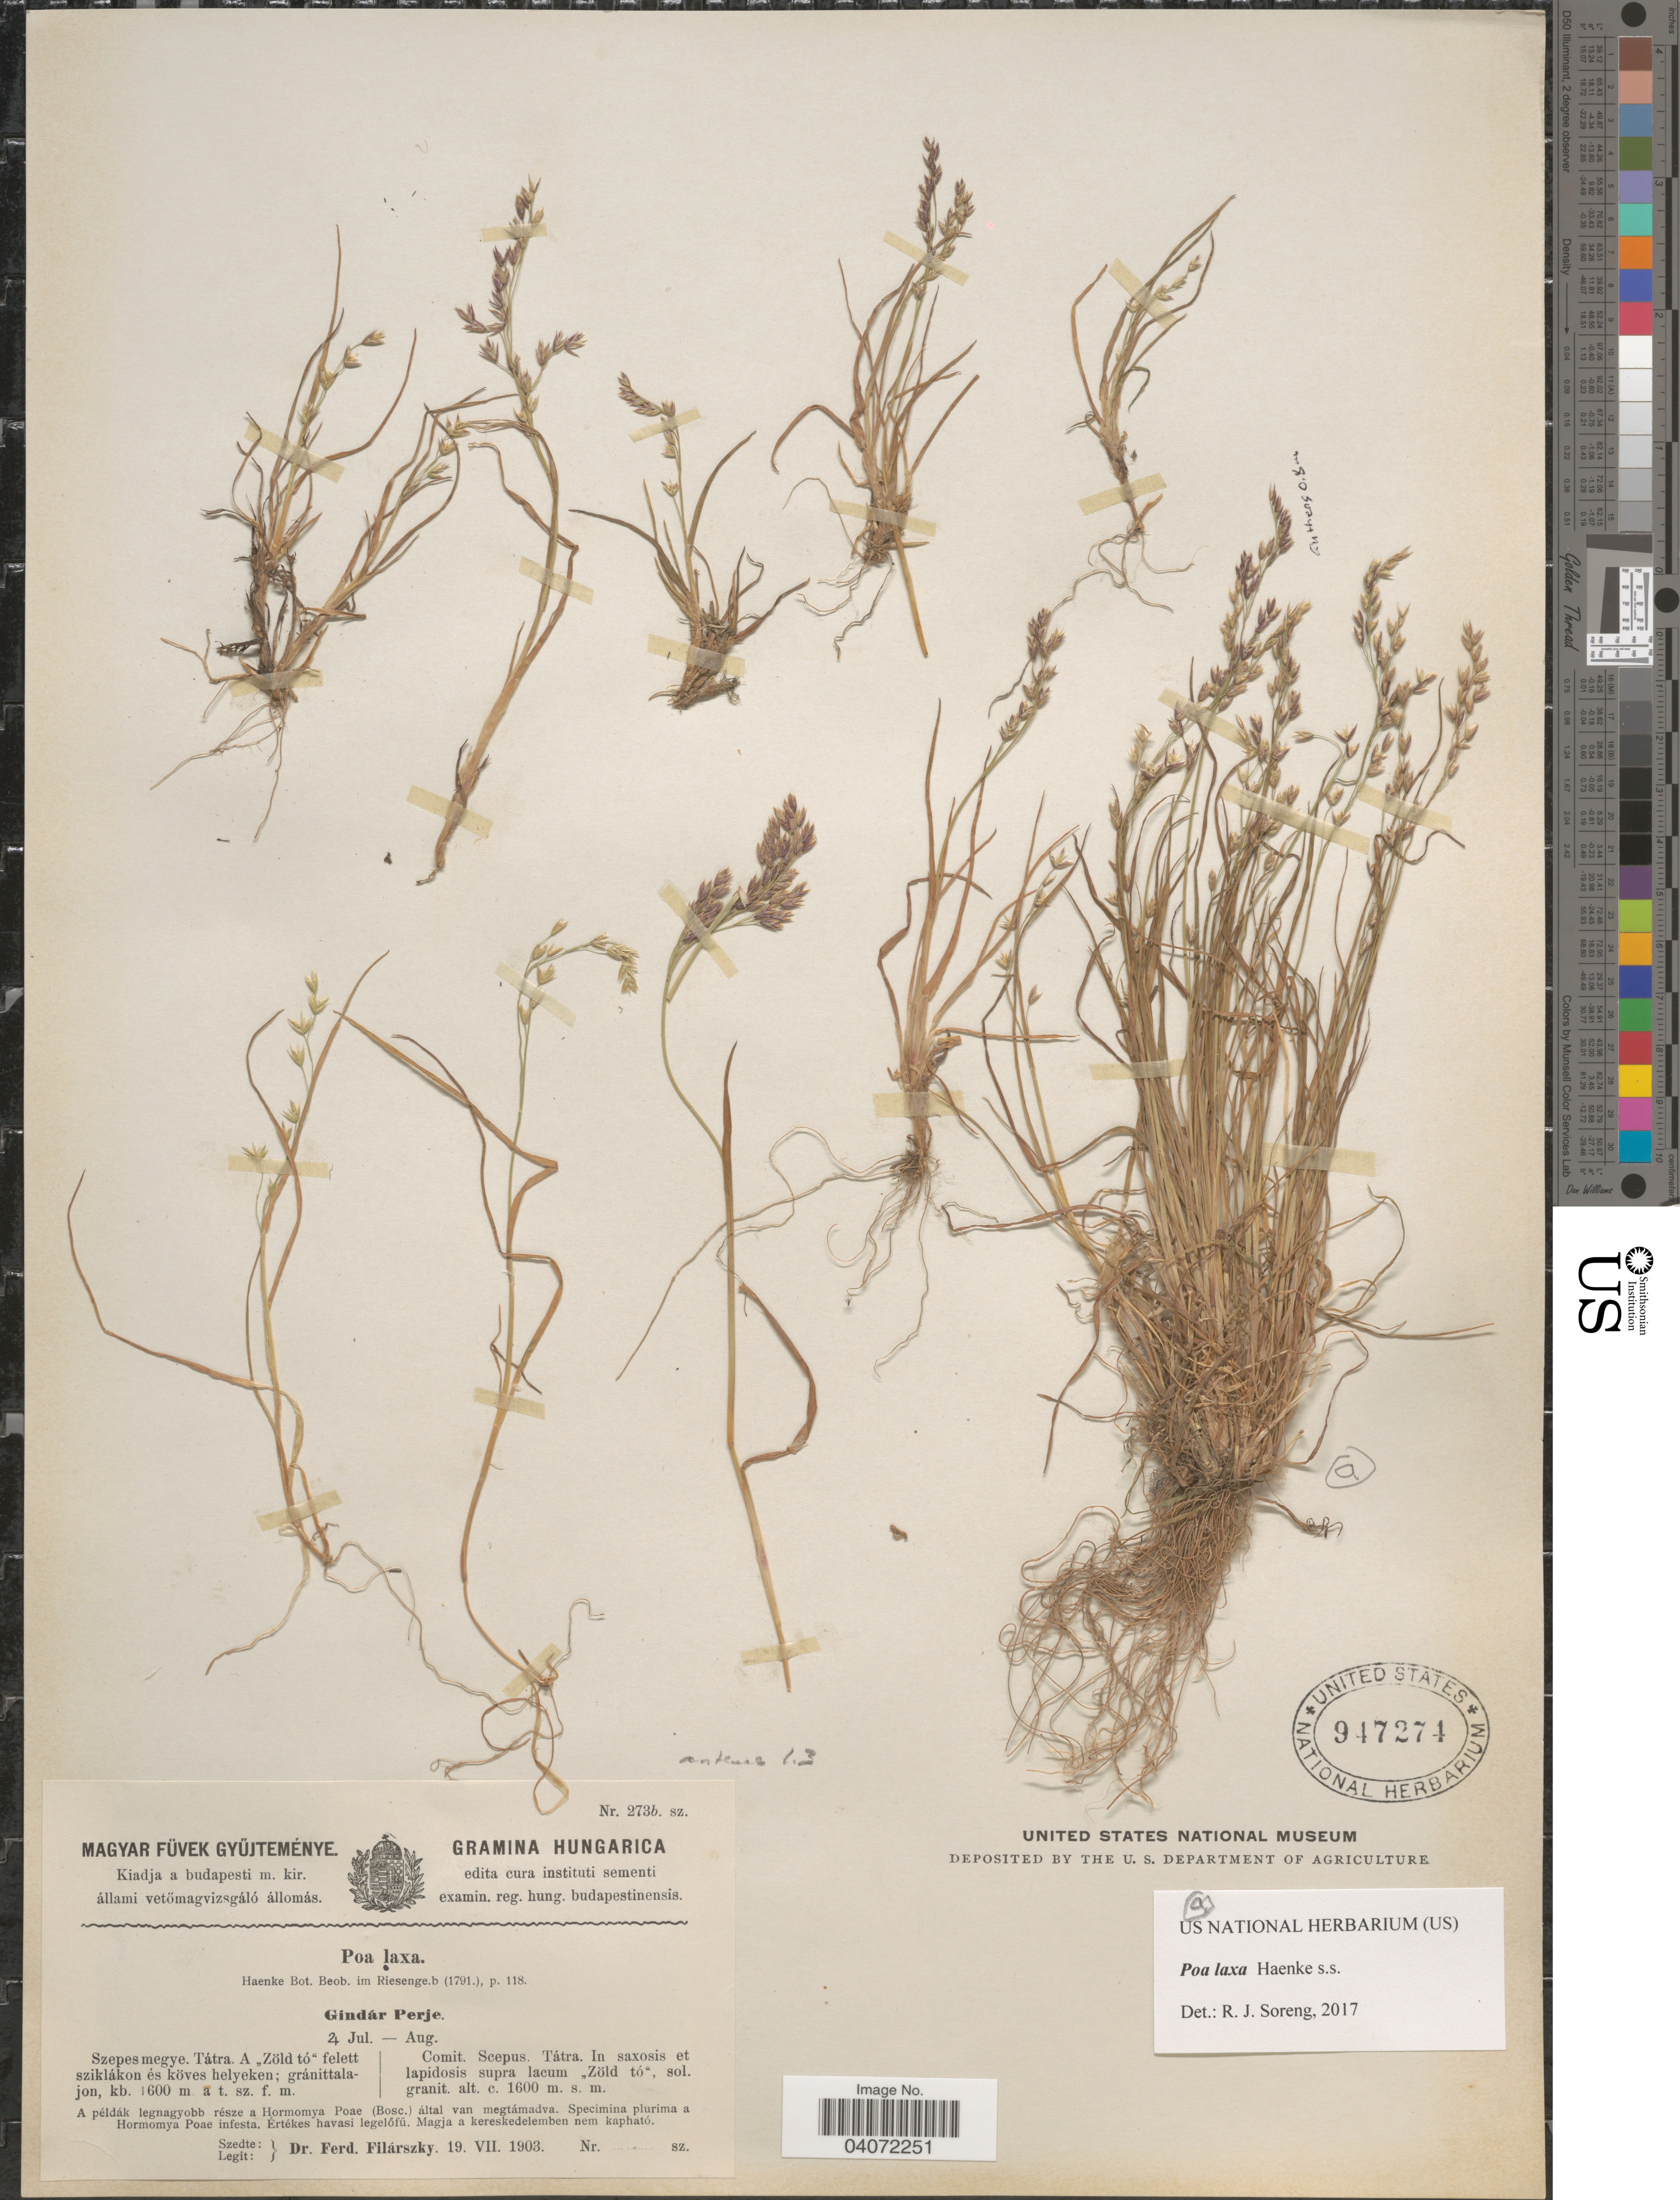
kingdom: Plantae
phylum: Tracheophyta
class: Liliopsida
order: Poales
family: Poaceae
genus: Poa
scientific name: Poa laxa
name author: Haenke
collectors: F. Filarszky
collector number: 273b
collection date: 1903-07-19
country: Hungary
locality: Comit. Scepus. Tátra. In saxosis et lapidosis supra lacum "Zöld tó", sol. granit.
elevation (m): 1600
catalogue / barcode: US 947274